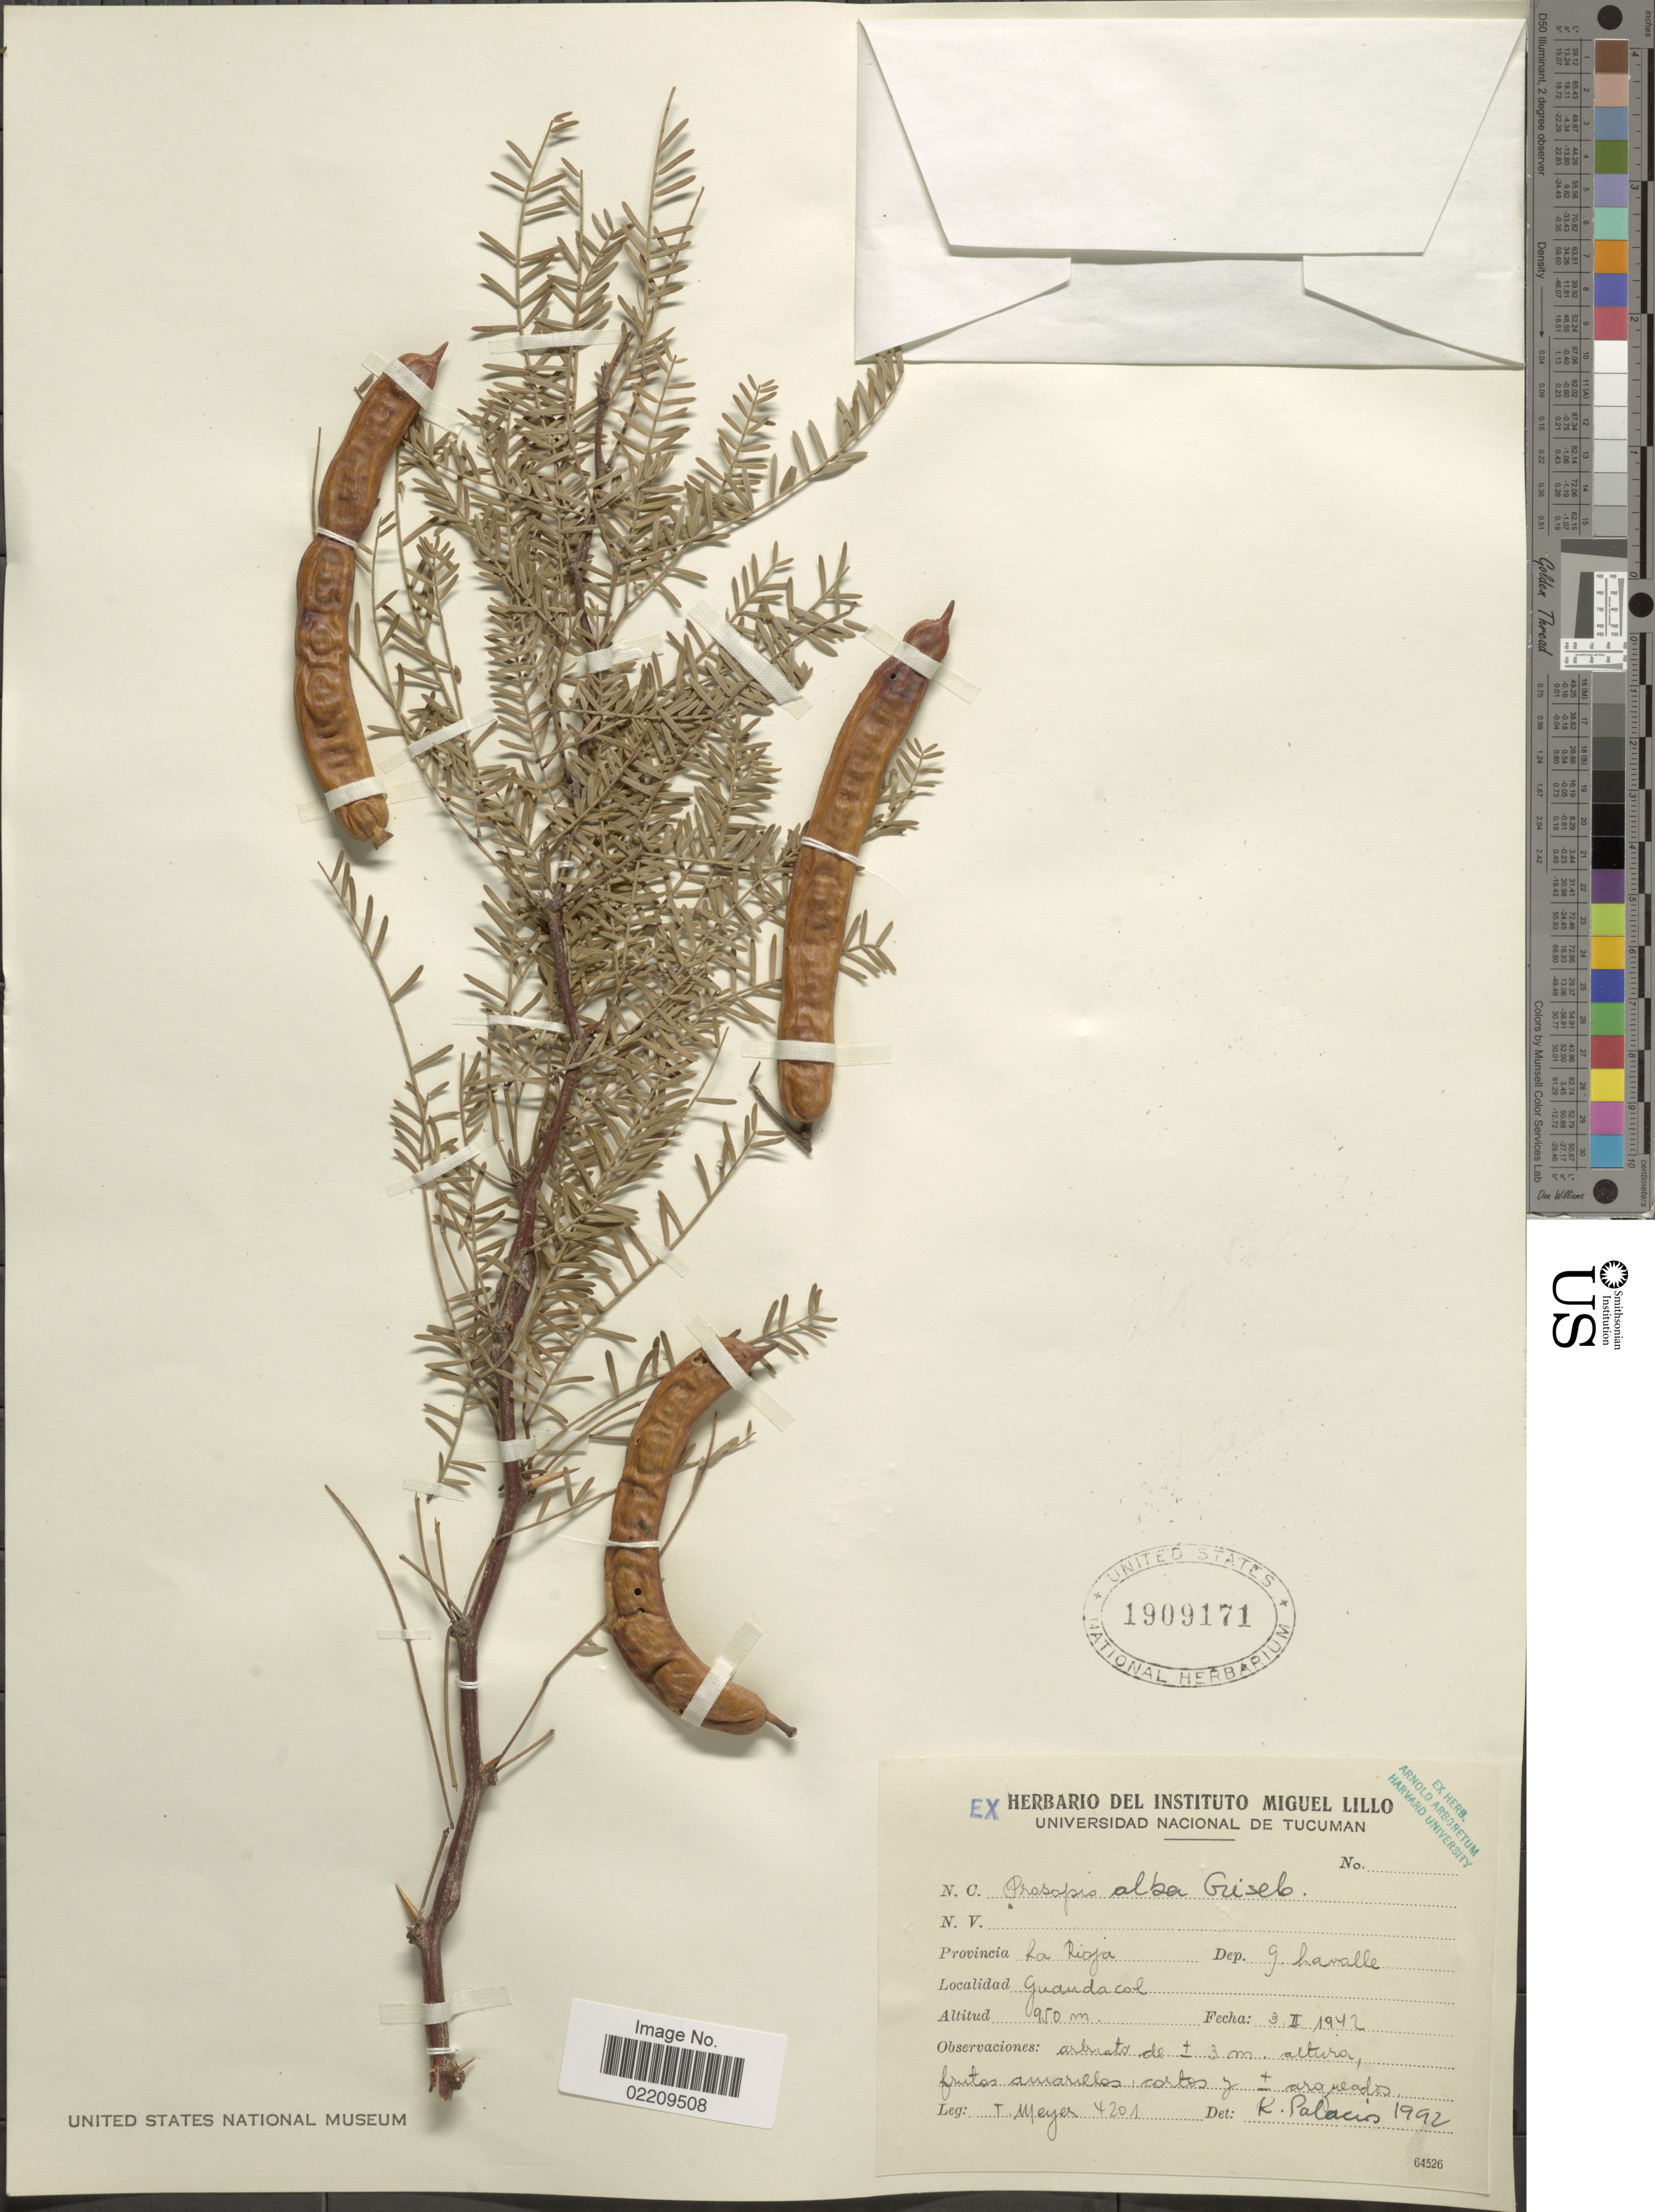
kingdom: Plantae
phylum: Tracheophyta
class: Magnoliopsida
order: Fabales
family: Fabaceae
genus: Neltuma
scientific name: Neltuma alba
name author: (Griseb.) C. E. Hughes & G.P. Lewis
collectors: T. Meyer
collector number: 4201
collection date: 1942-02-03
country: Argentina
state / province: La Rioja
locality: Dep. G. havalle. Guaudacol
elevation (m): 950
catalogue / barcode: US 1909171